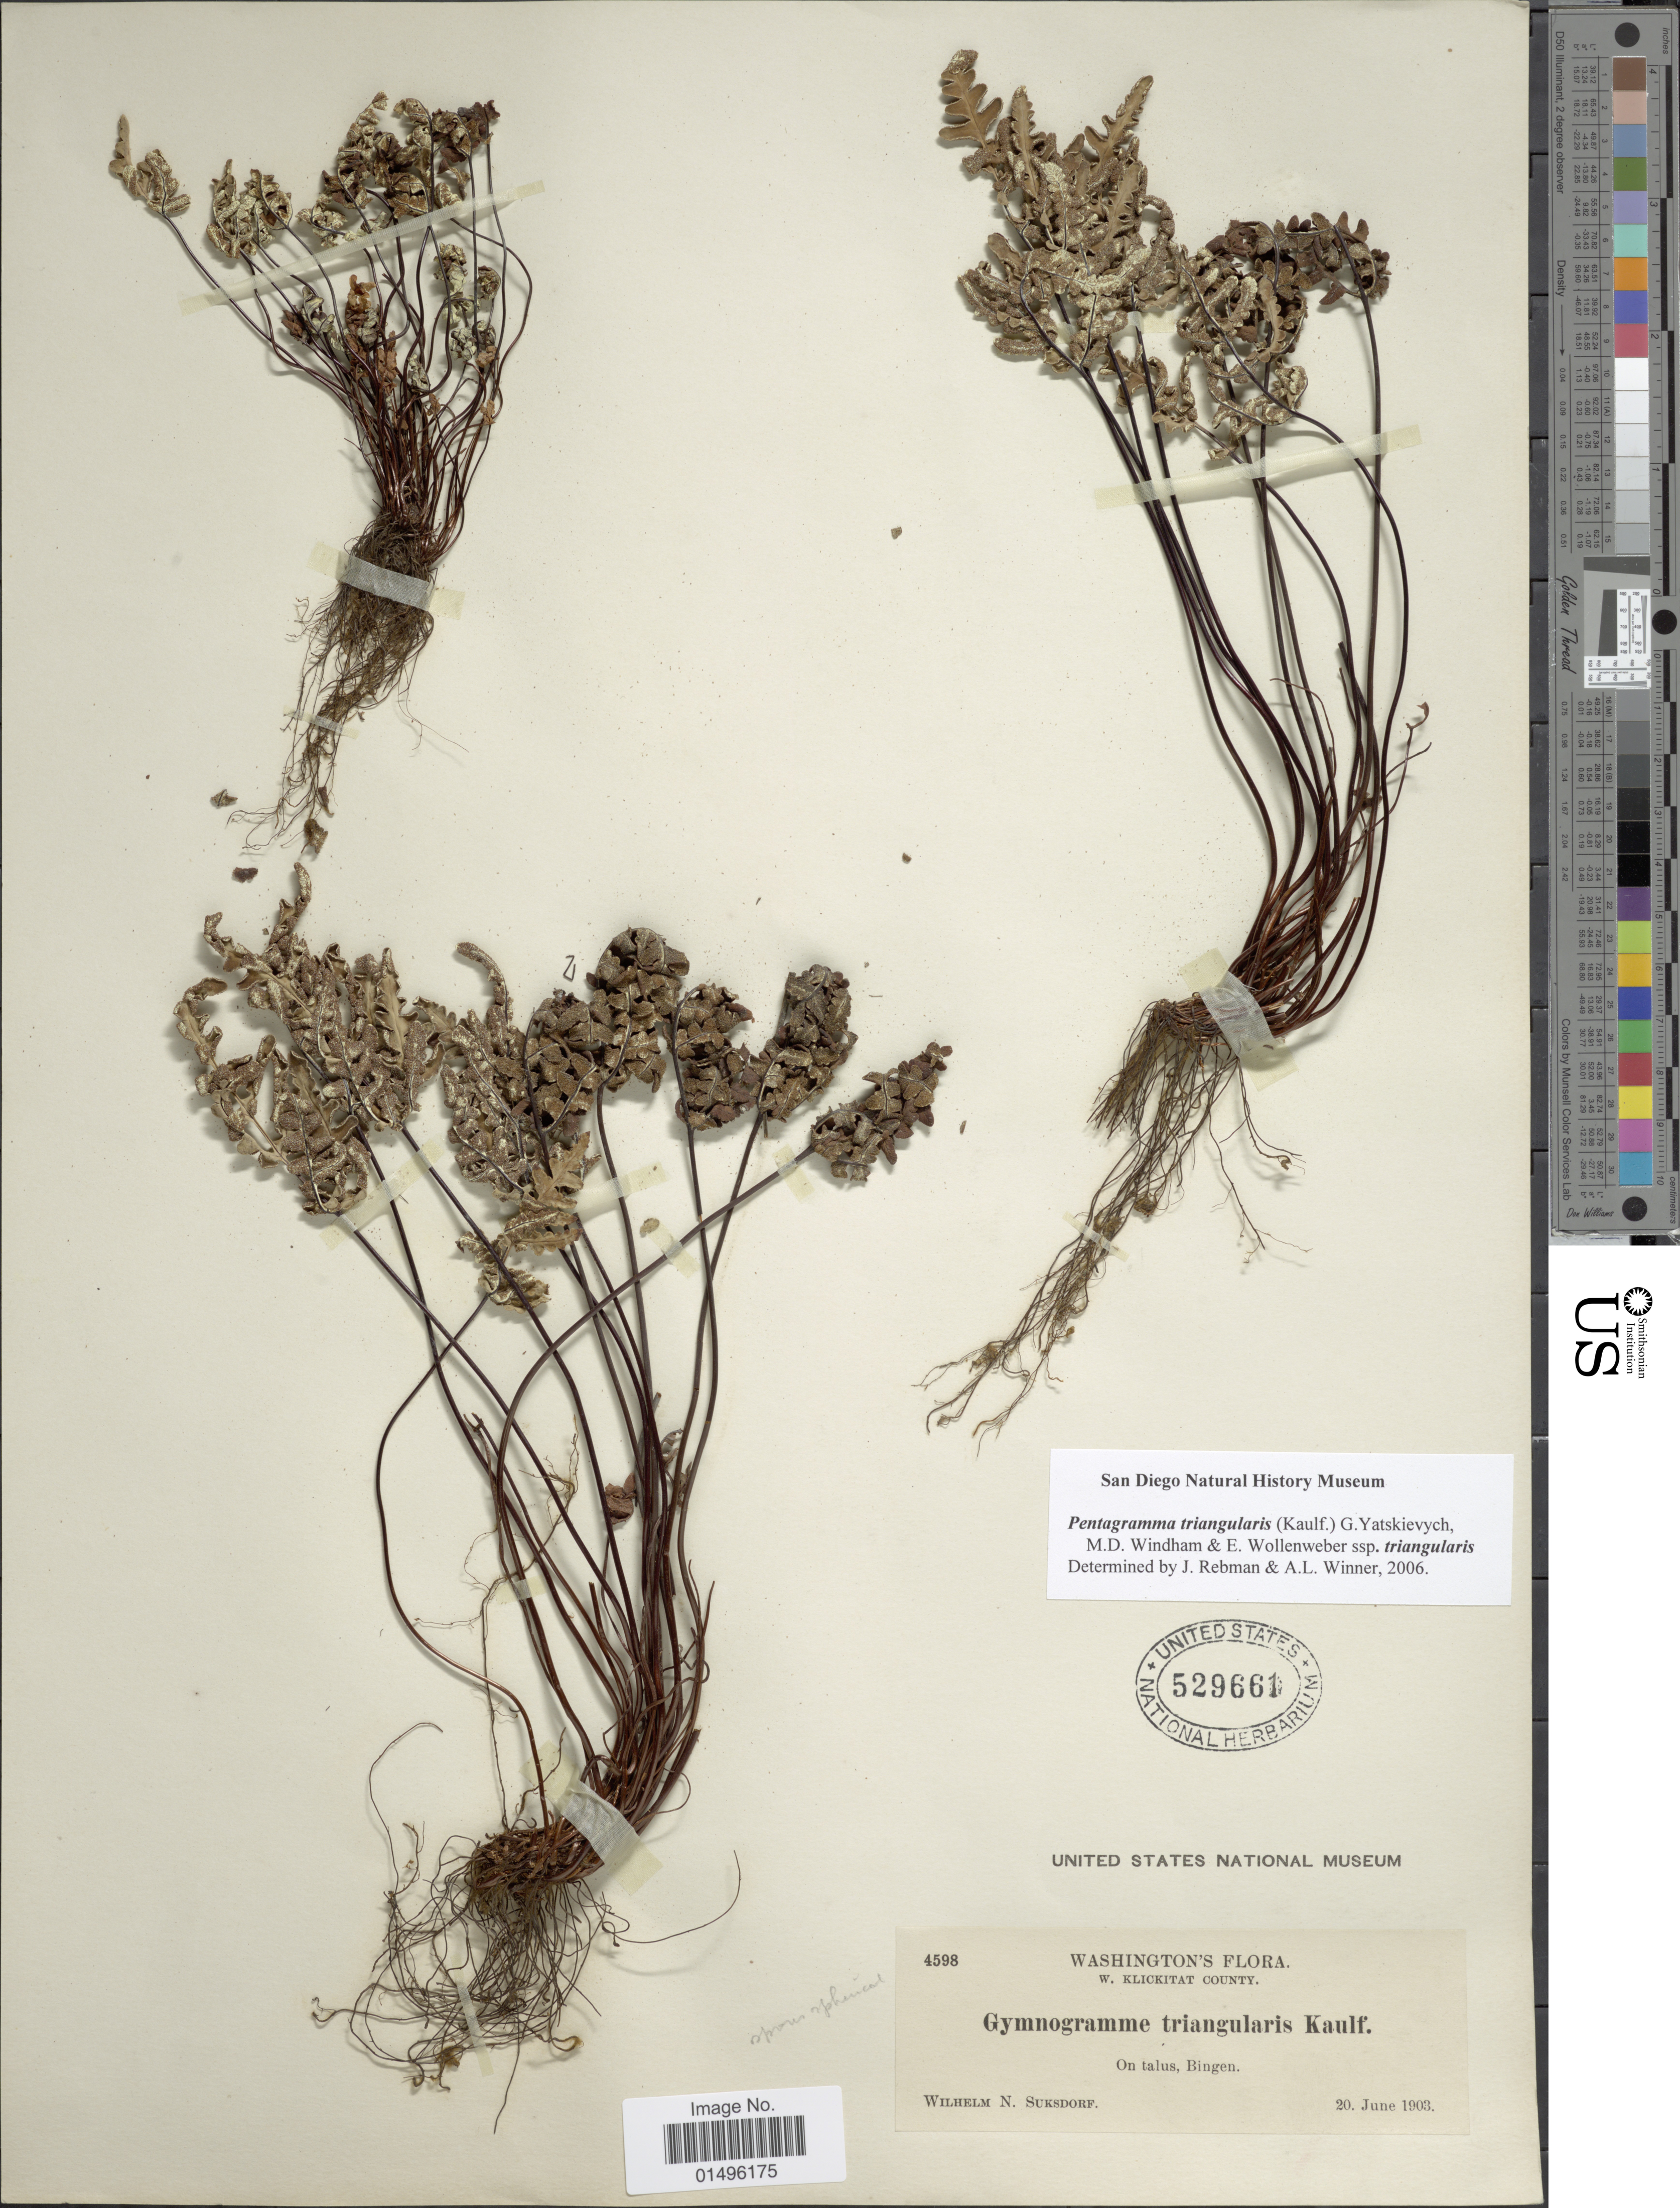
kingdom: Plantae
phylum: Tracheophyta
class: Polypodiopsida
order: Polypodiales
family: Pteridaceae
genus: Pentagramma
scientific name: Pentagramma triangularis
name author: (Kaulf.) Yatsk. et al.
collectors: W. N. Suksdorf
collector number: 4598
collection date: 1903-06-20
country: United States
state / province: Washington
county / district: Klickitat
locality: Washington, W. Klickitat County, On talus, Bingen.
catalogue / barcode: US 529661